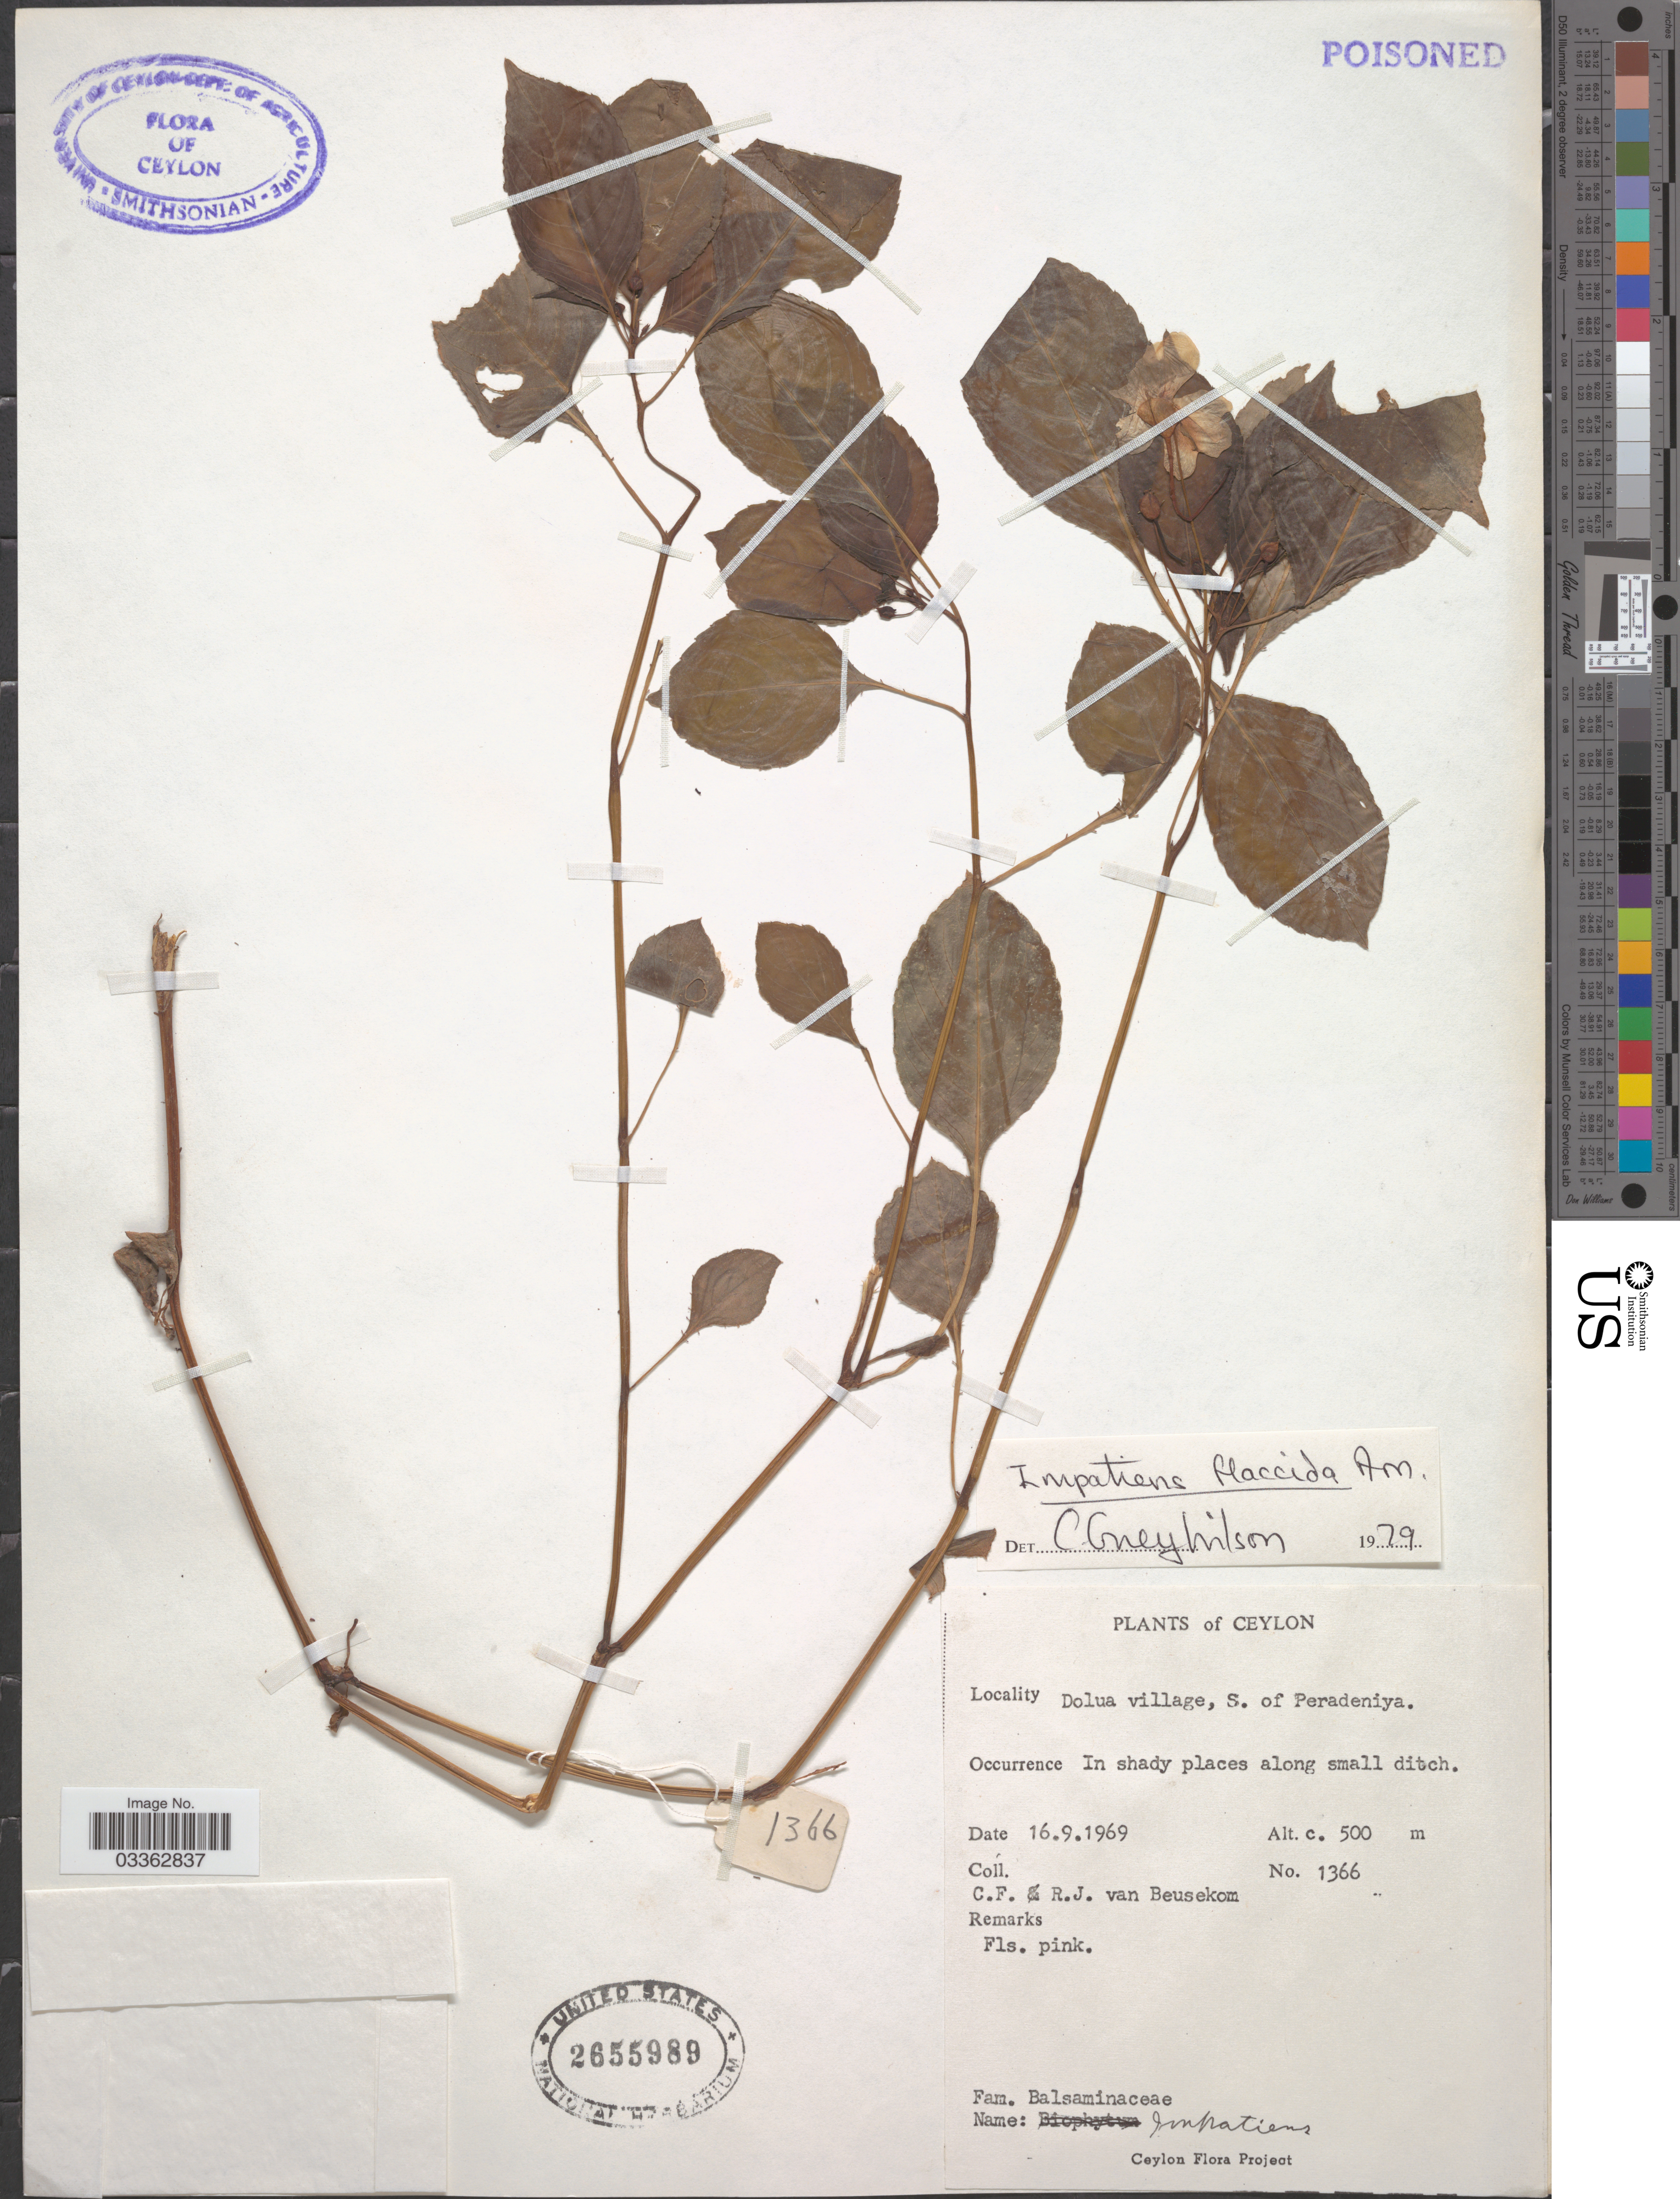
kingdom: Plantae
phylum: Tracheophyta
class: Magnoliopsida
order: Ericales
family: Balsaminaceae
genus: Impatiens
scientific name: Impatiens flaccida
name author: Arn.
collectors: C. F. Beusekom & R. Beusekom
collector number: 1366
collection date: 1969-09-16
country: Sri Lanka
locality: Ceylon. Dolua village, S. of Peradeniya.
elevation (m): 500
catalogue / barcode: US 2655989